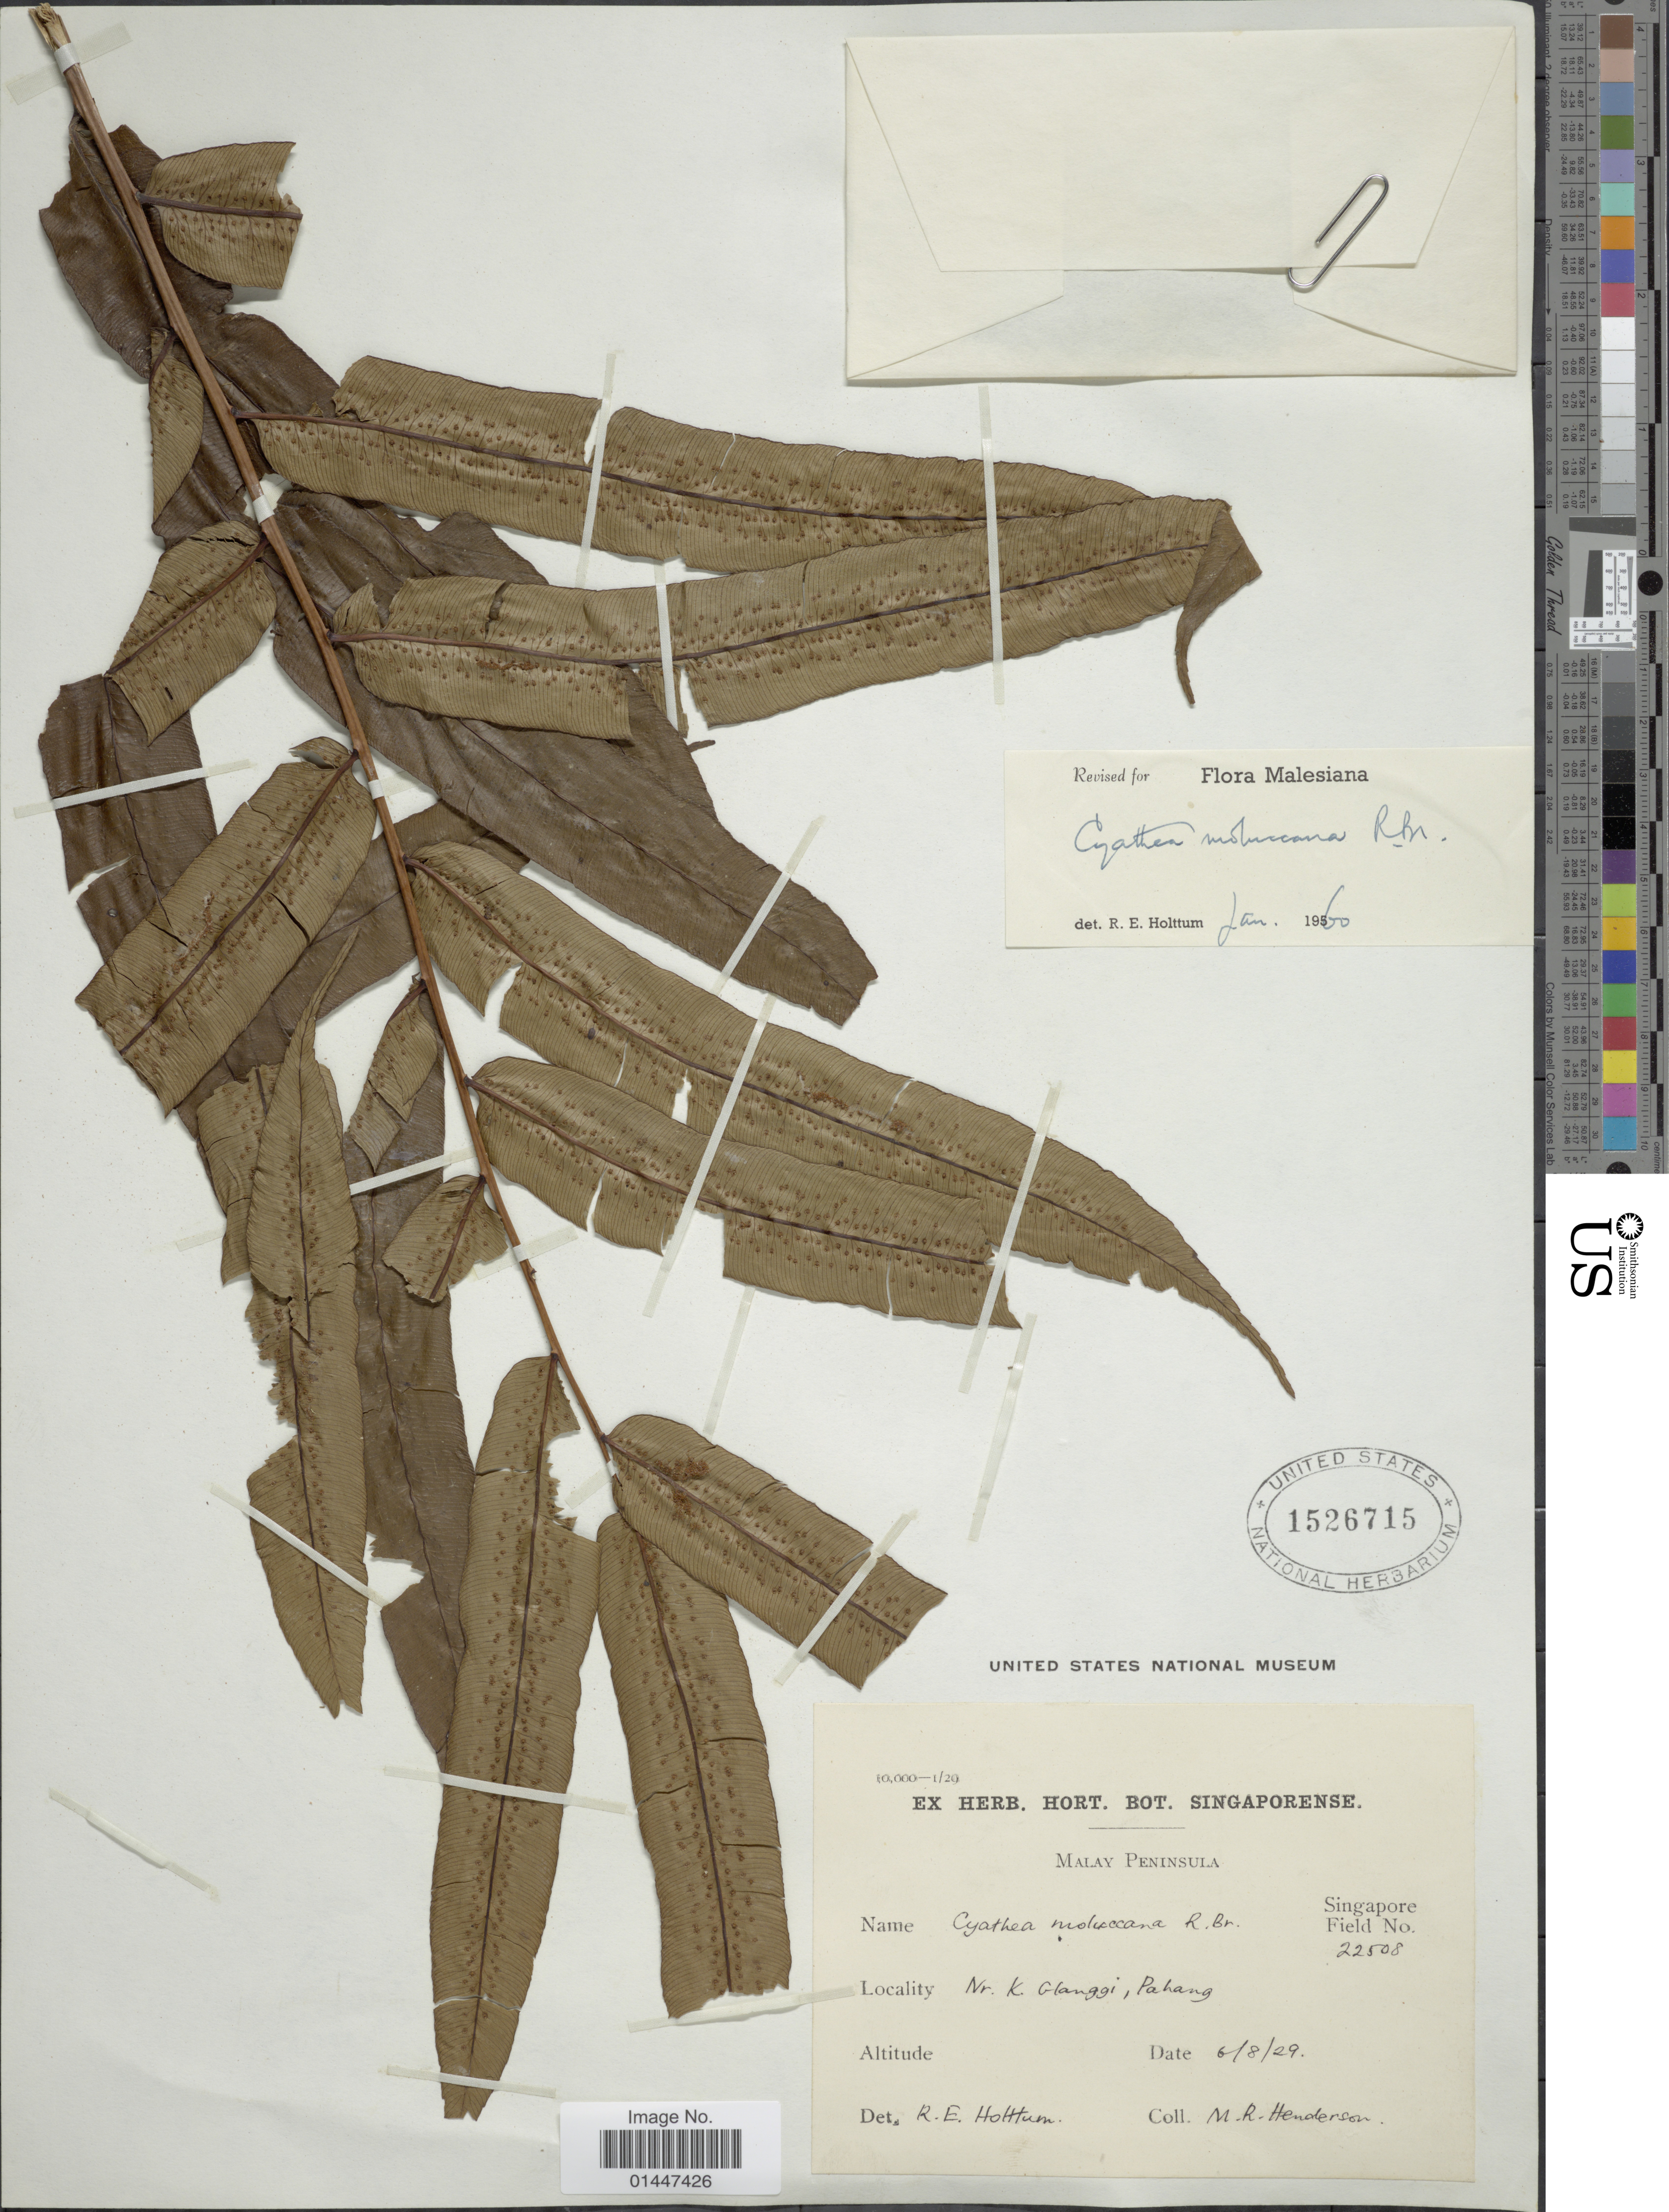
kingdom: Plantae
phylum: Tracheophyta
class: Polypodiopsida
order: Cyatheales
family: Cyatheaceae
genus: Sphaeropteris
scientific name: Sphaeropteris moluccana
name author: (Desv.) R.M. Tryon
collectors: M. Henderson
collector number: Singapore Filed 22508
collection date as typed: Transcribed d/m/y: 6/8/29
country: Malaysia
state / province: Pahang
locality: Malay Peninsula. Nr. K Glanggi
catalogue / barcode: US 1526715